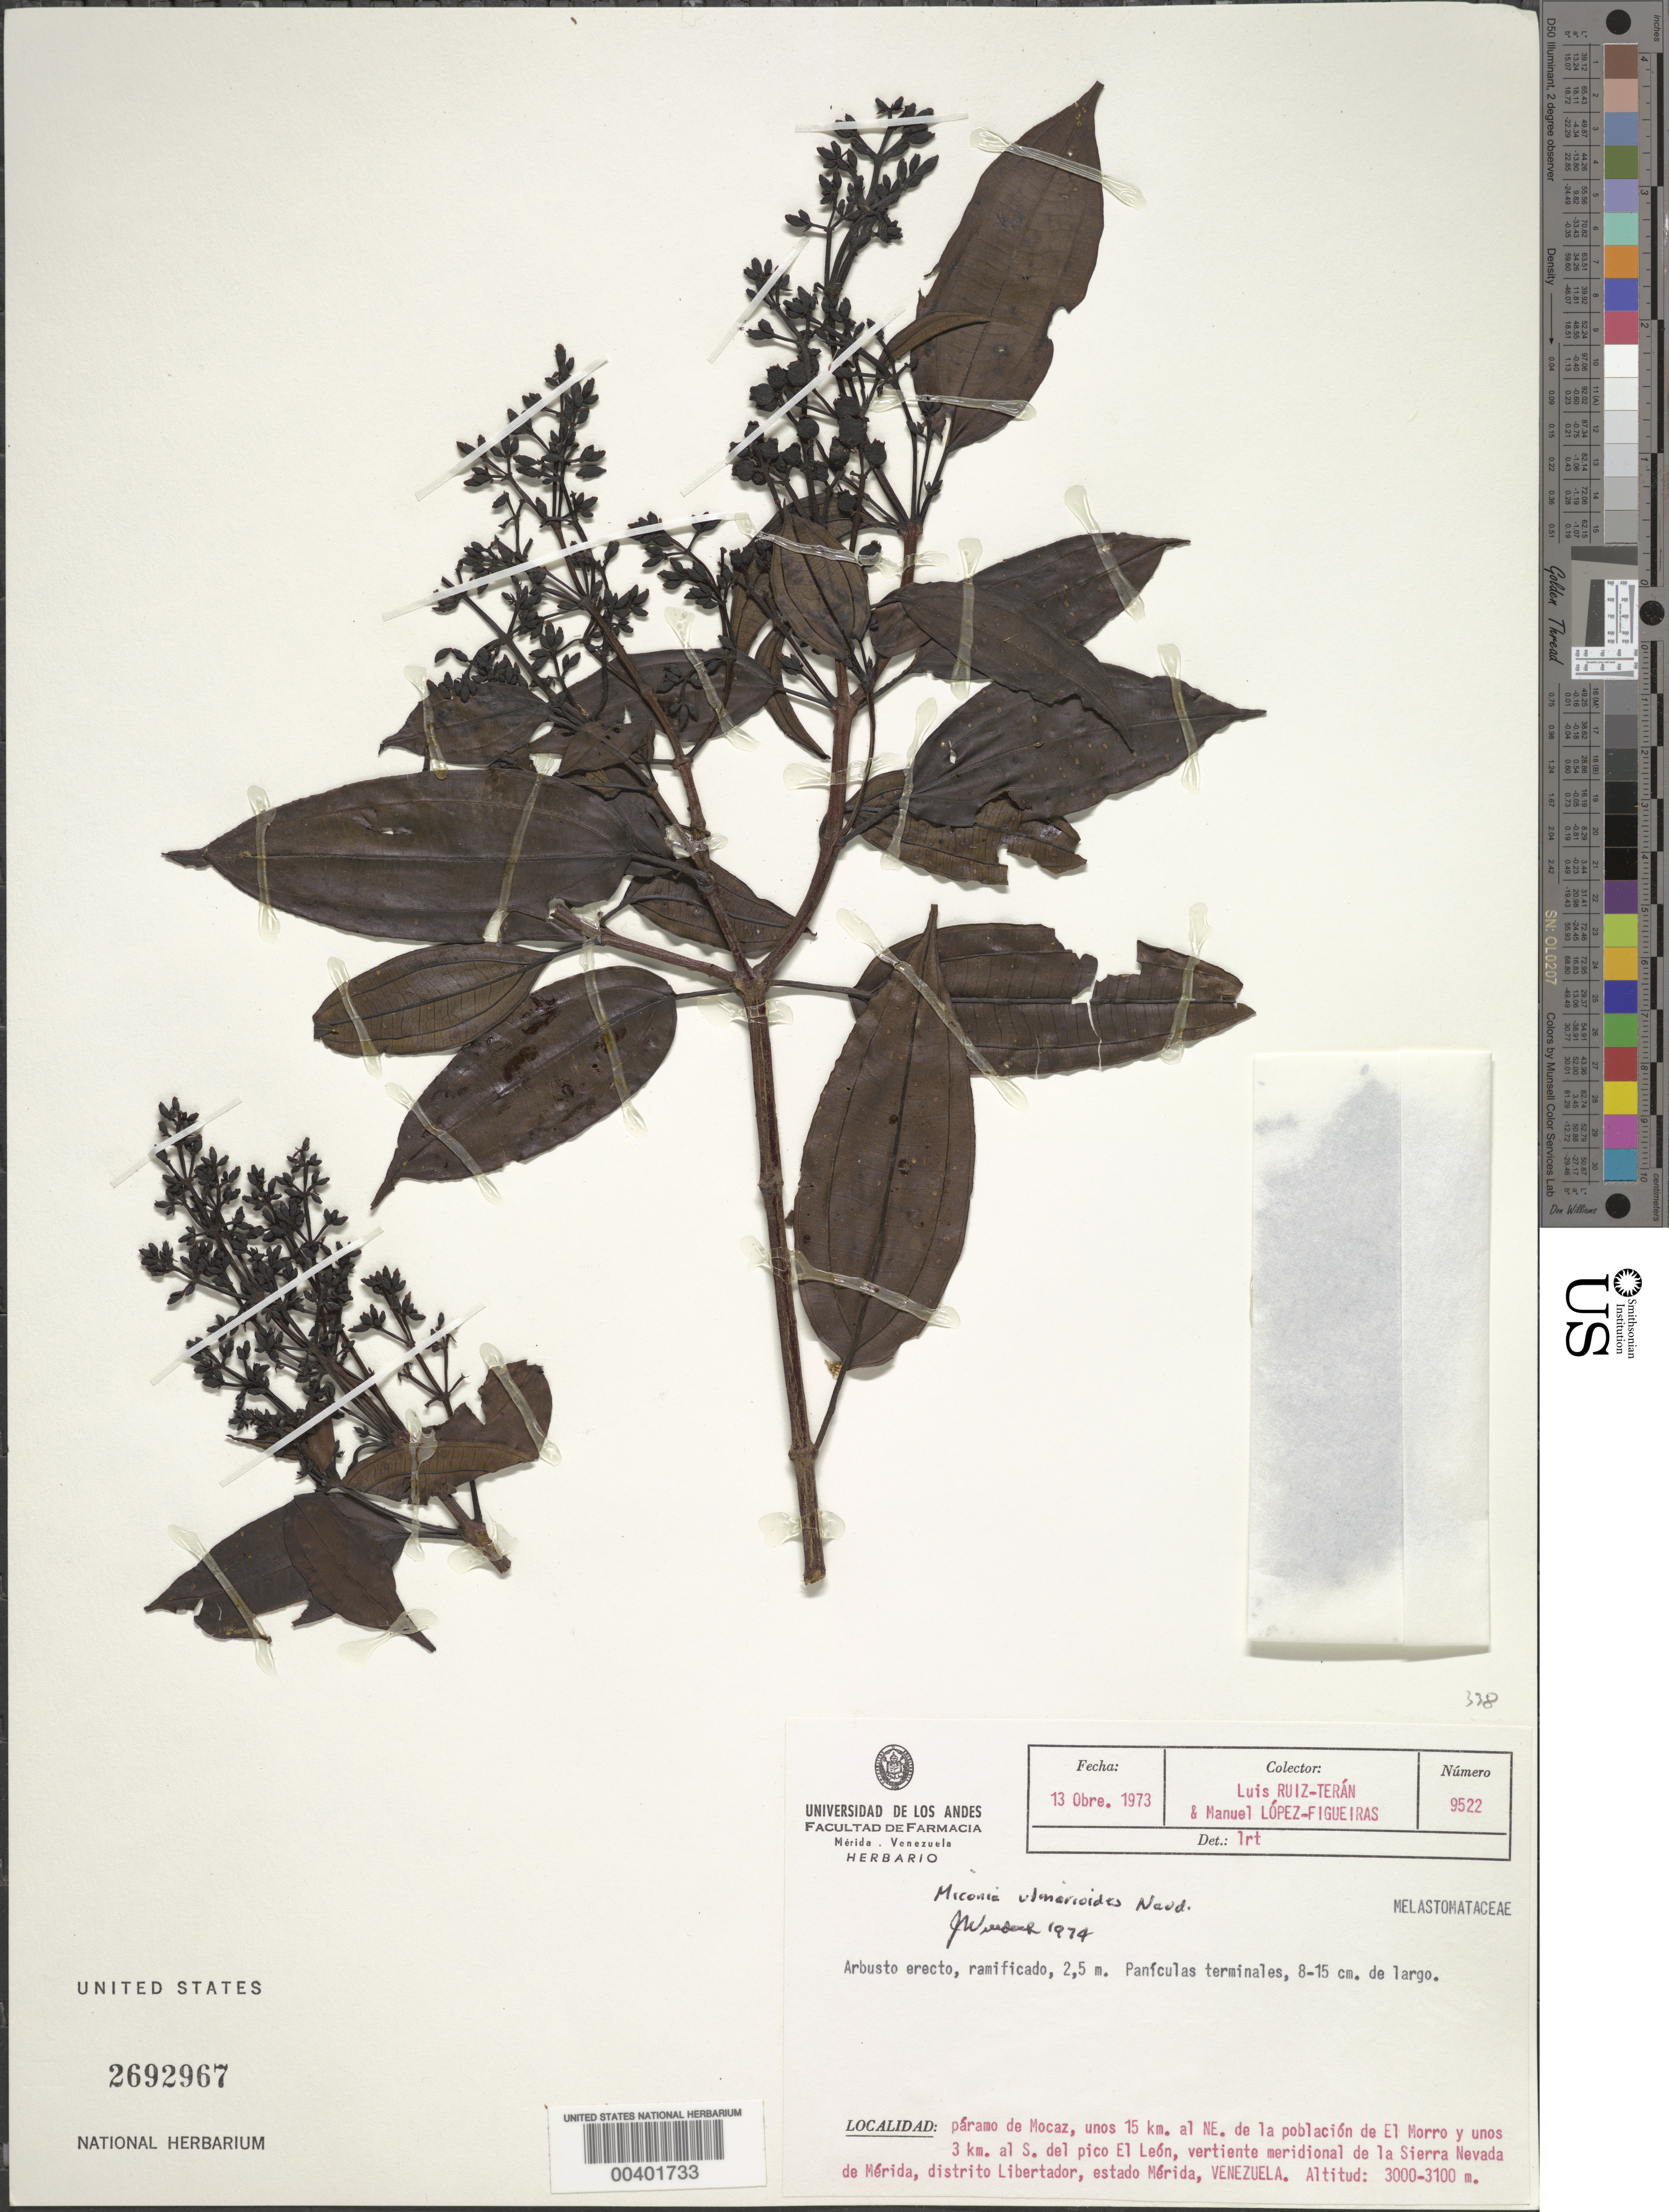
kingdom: Plantae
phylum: Tracheophyta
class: Magnoliopsida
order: Myrtales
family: Melastomataceae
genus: Miconia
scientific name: Miconia ulmarioides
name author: Naudin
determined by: Wurdack, John J., (US), US (UNITED STATES)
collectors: L. E. Ruíz-Terán & M. López Figueiras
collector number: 9522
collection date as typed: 13 Oct 1973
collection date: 1973-10-13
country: Venezuela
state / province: Mérida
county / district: Libertador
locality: Páramo de Mocaz, unos 15 km. al NE. de la población de El Morro y unos 3 km. al S. del pico El León. Mocaz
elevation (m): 3000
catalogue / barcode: US 2692967